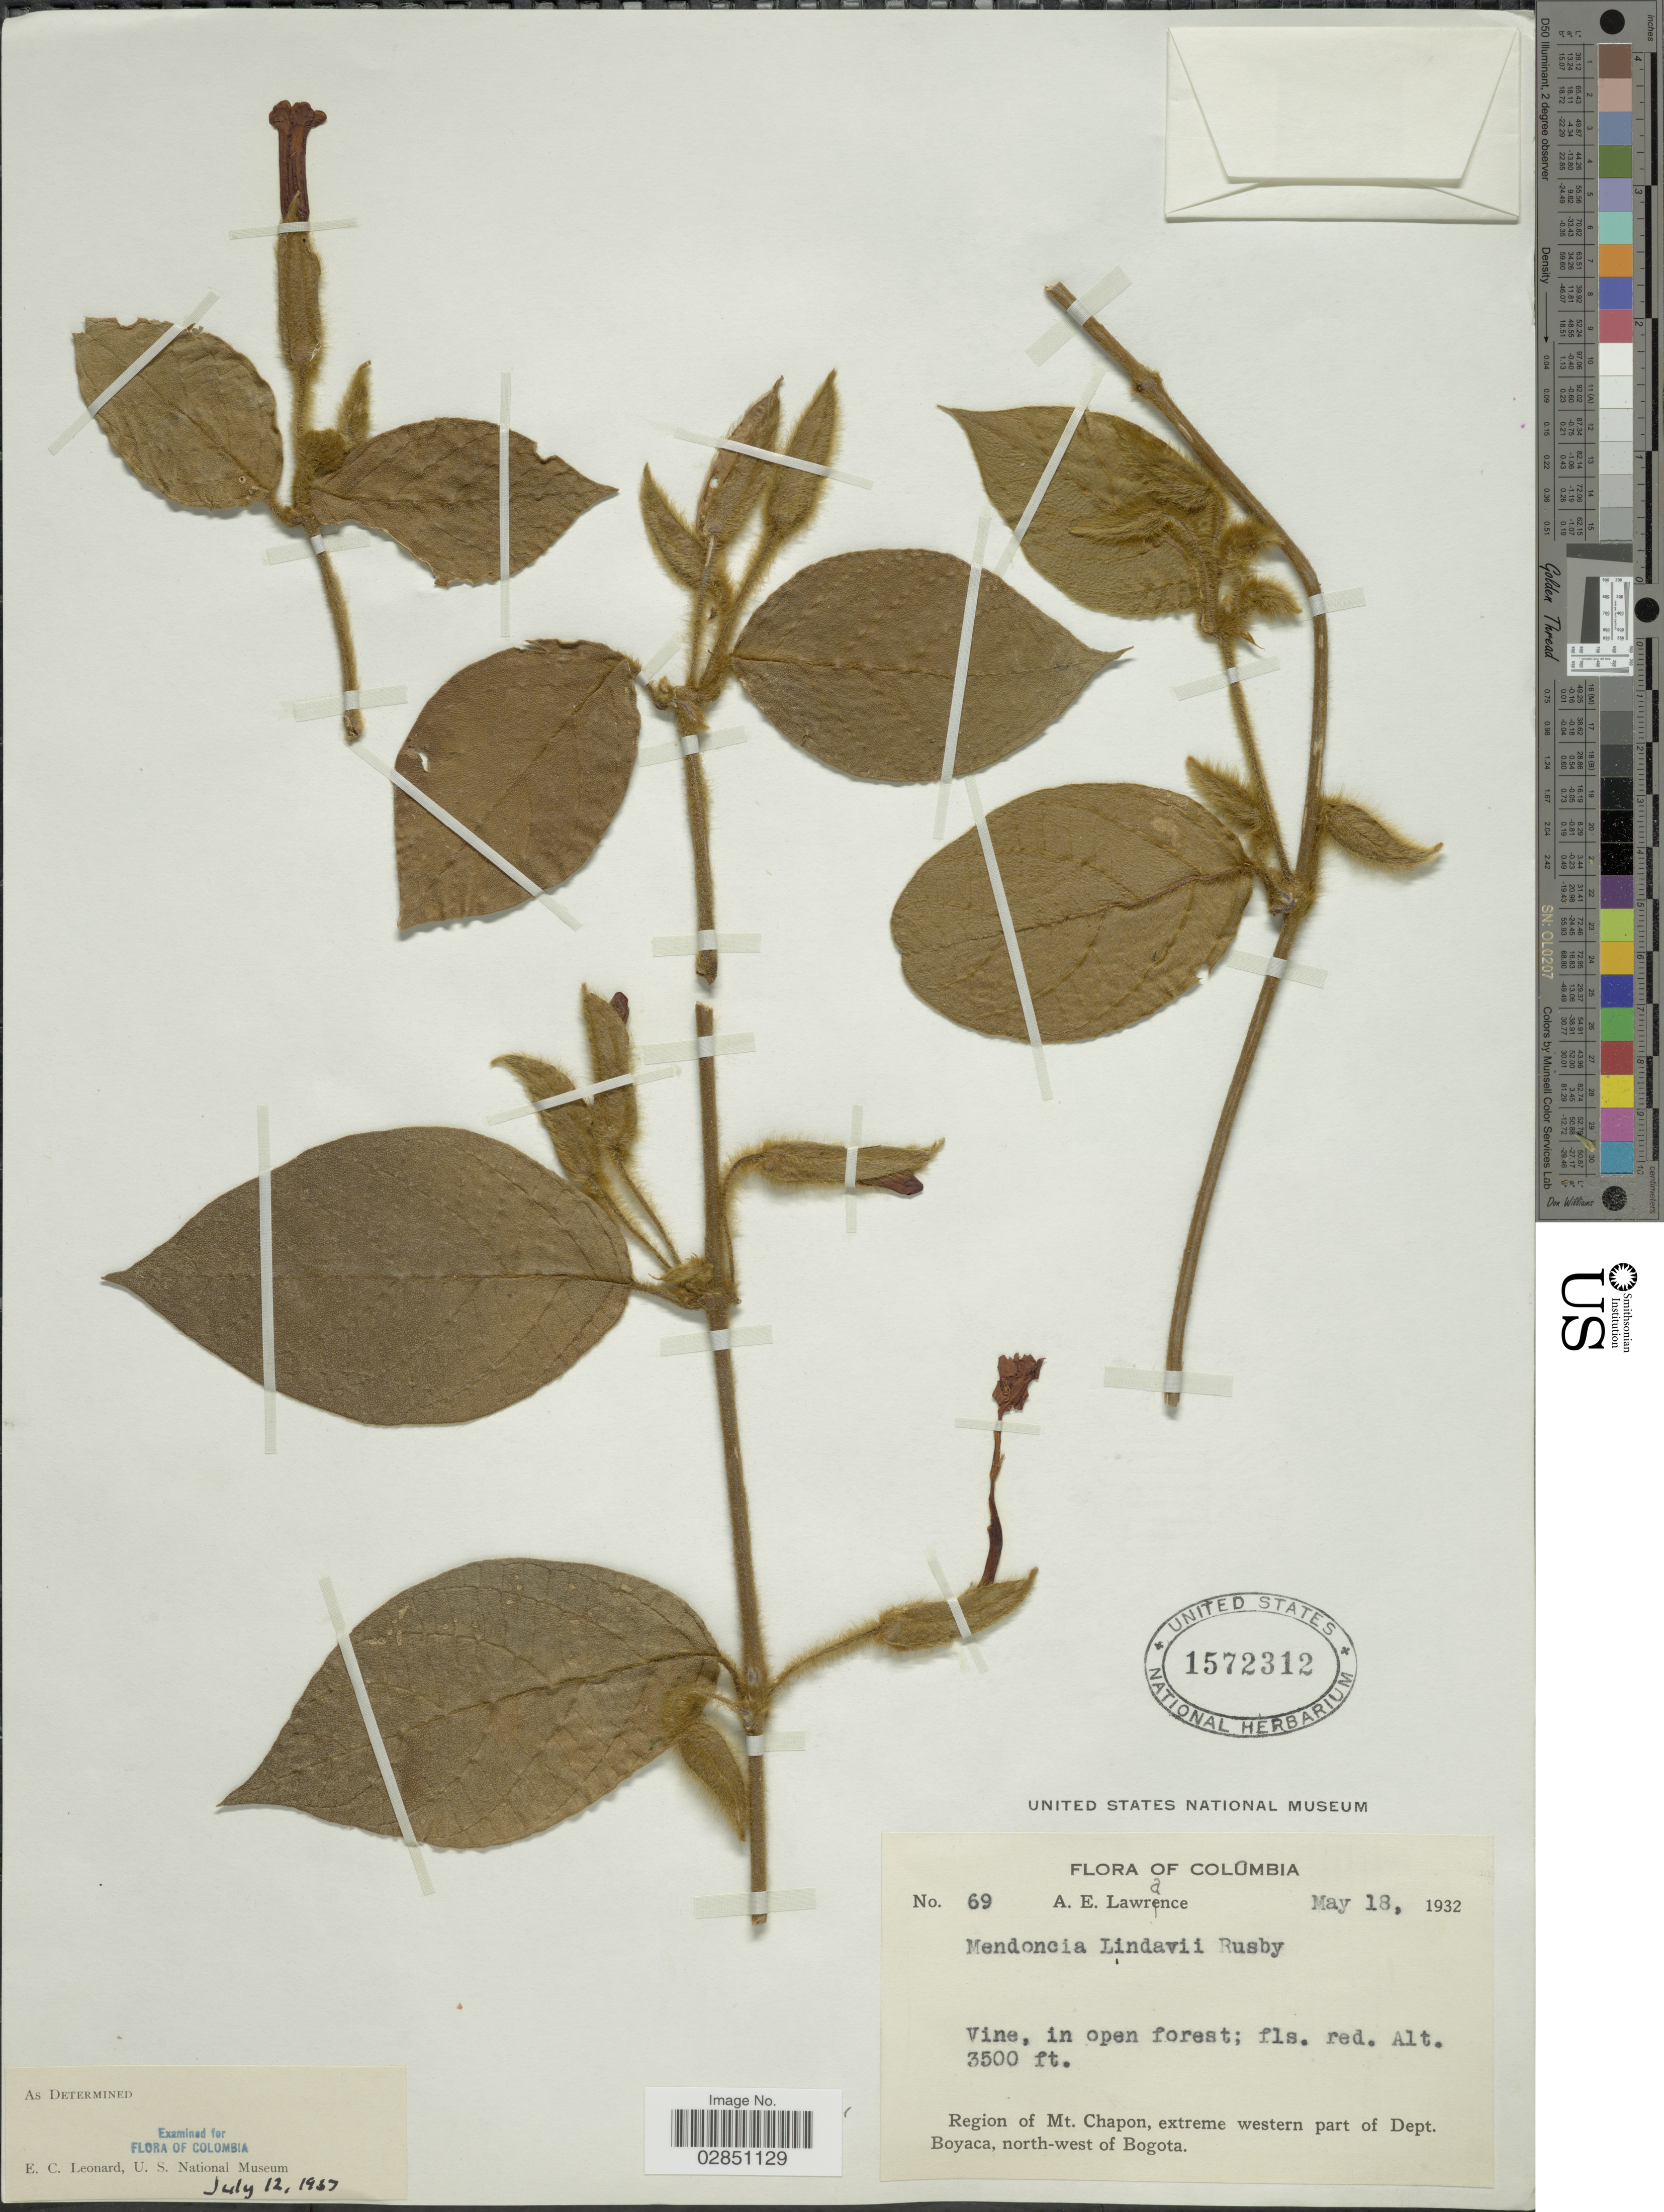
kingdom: Plantae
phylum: Tracheophyta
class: Magnoliopsida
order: Lamiales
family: Acanthaceae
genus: Mendoncia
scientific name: Mendoncia lindavii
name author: Rusby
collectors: A. Lawrance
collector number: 69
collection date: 1932-05-18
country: Colombia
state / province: Boyacá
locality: Region of Mt. Chapon, extreme western part of Dept. Boyaca, north-west of Bogota.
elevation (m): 1067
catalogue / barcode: US 1572312